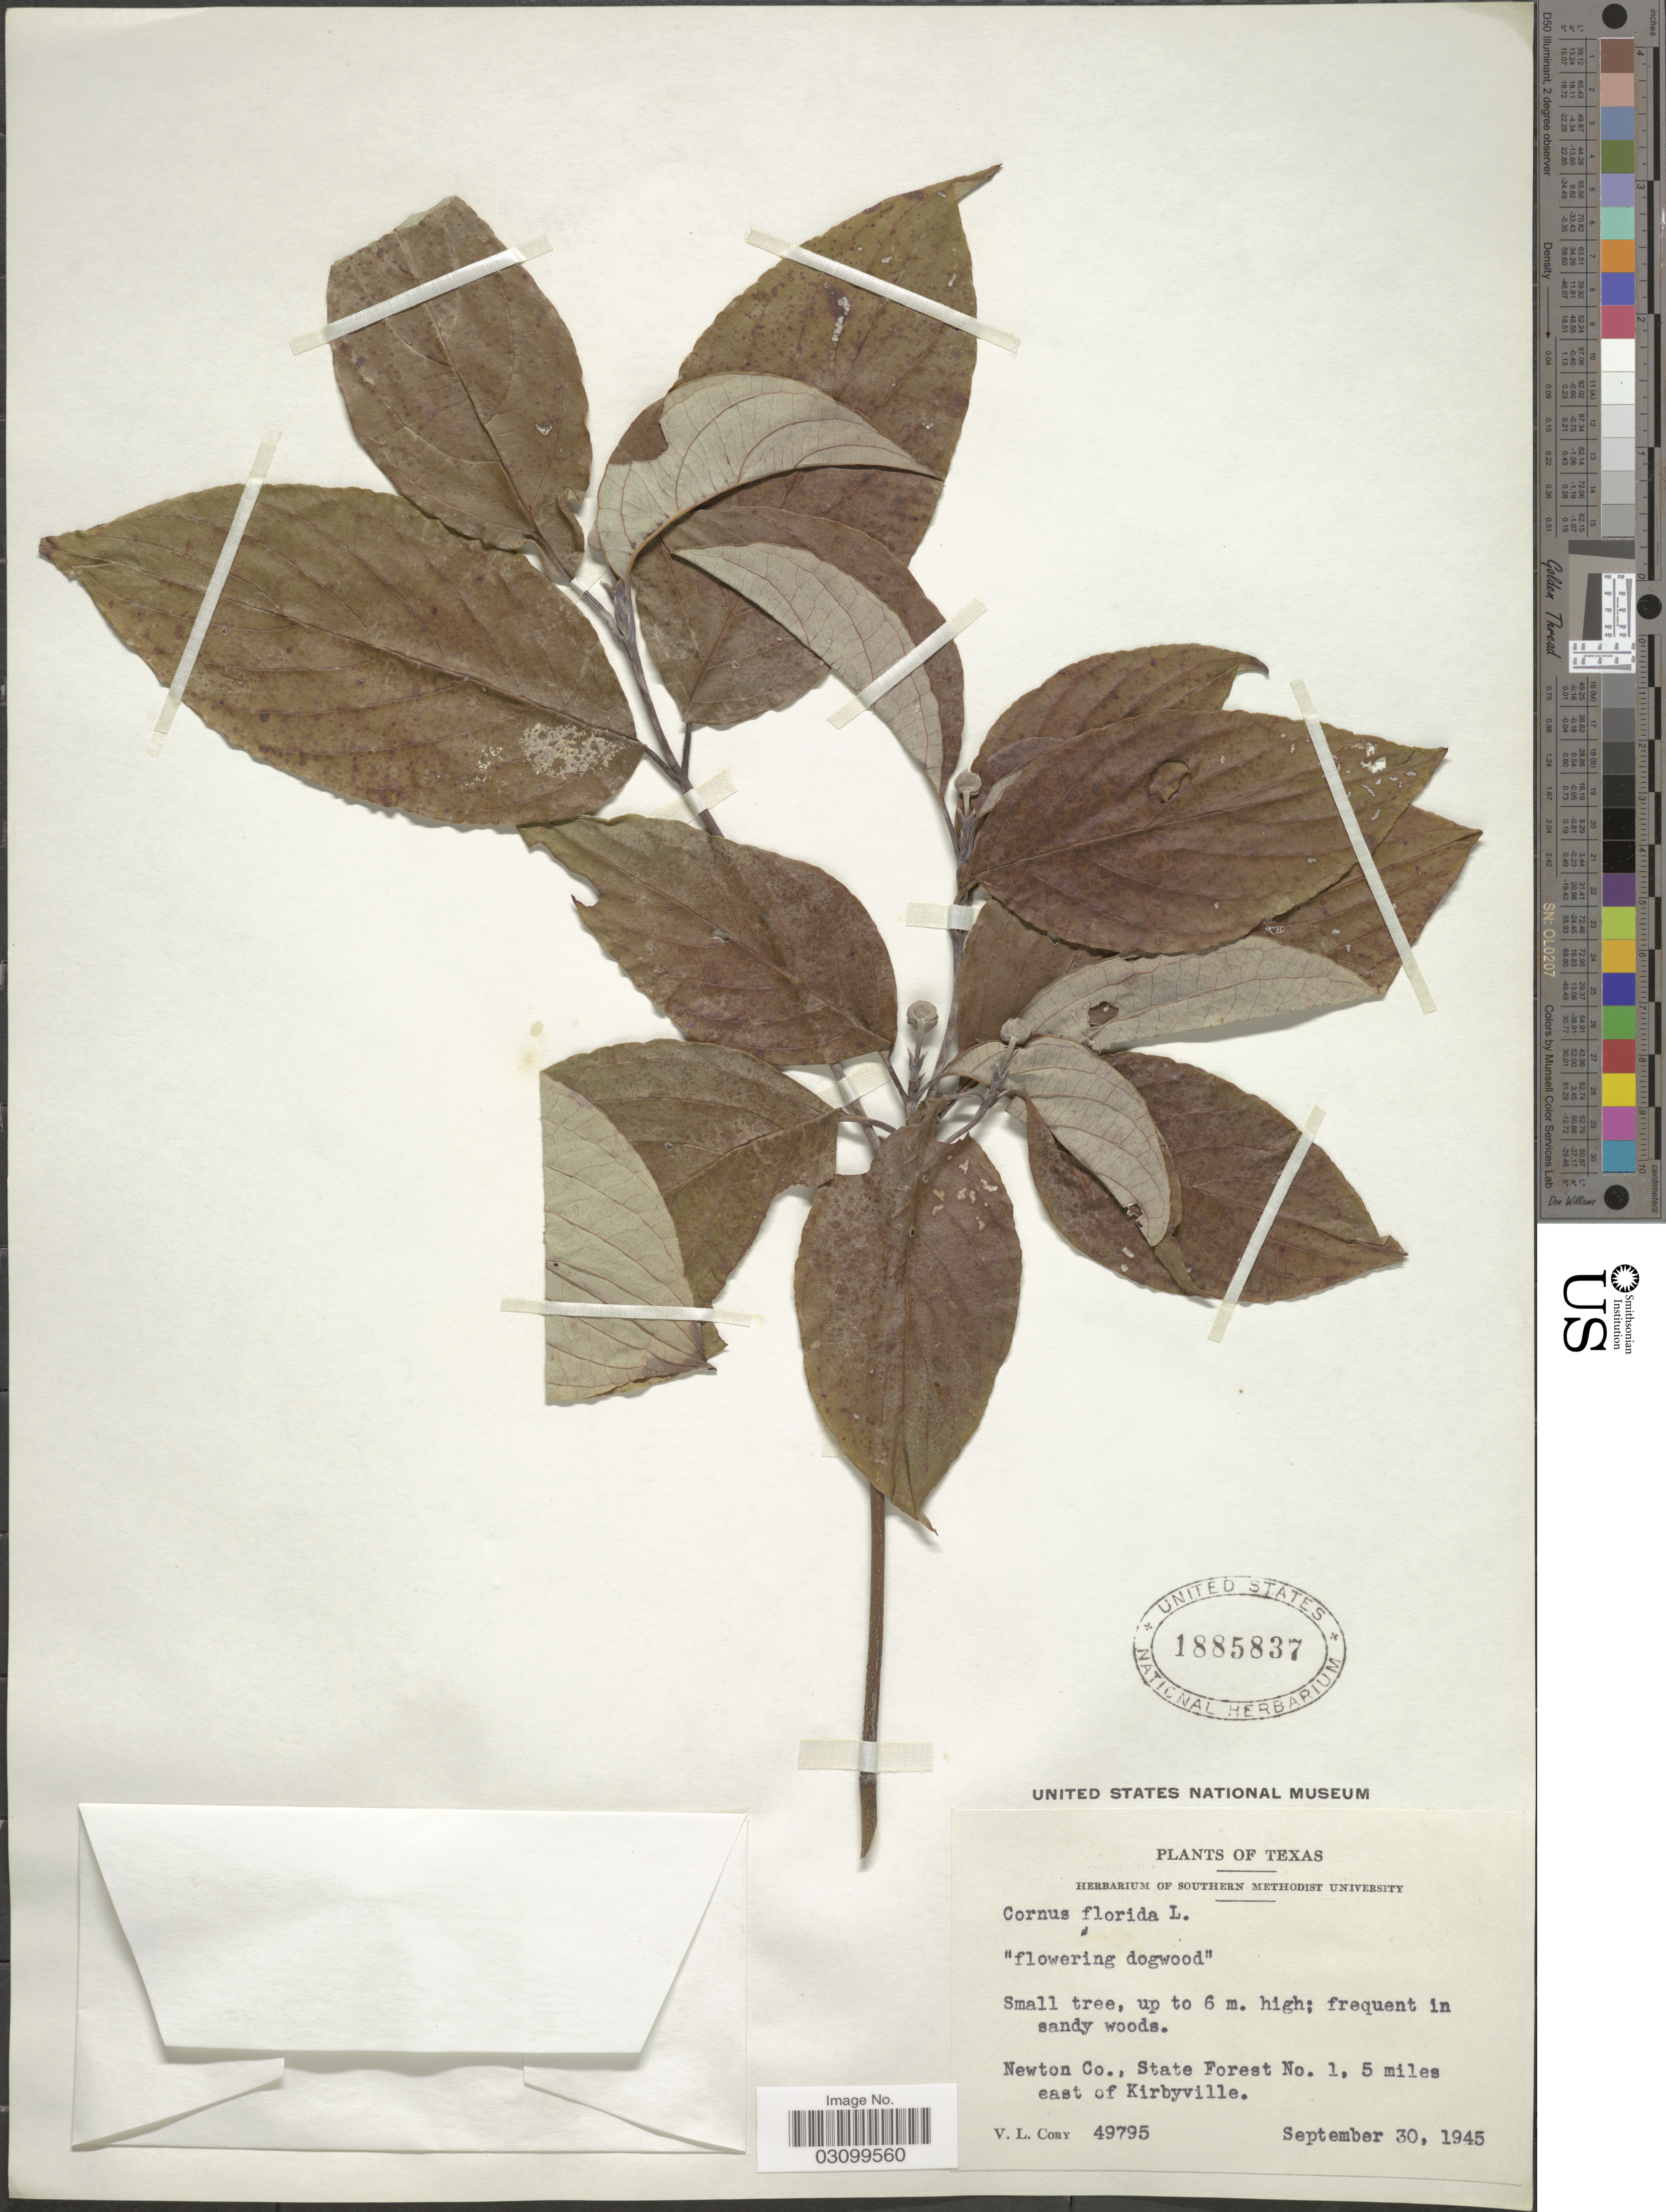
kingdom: Plantae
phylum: Tracheophyta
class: Magnoliopsida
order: Cornales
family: Cornaceae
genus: Cornus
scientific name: Cornus florida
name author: L.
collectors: V. Cory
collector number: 49795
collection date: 1945-09-30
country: United States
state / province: Texas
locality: Newton Co., State Forest No. 1, 5 miles east of Kirbyville.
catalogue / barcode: US 1885837